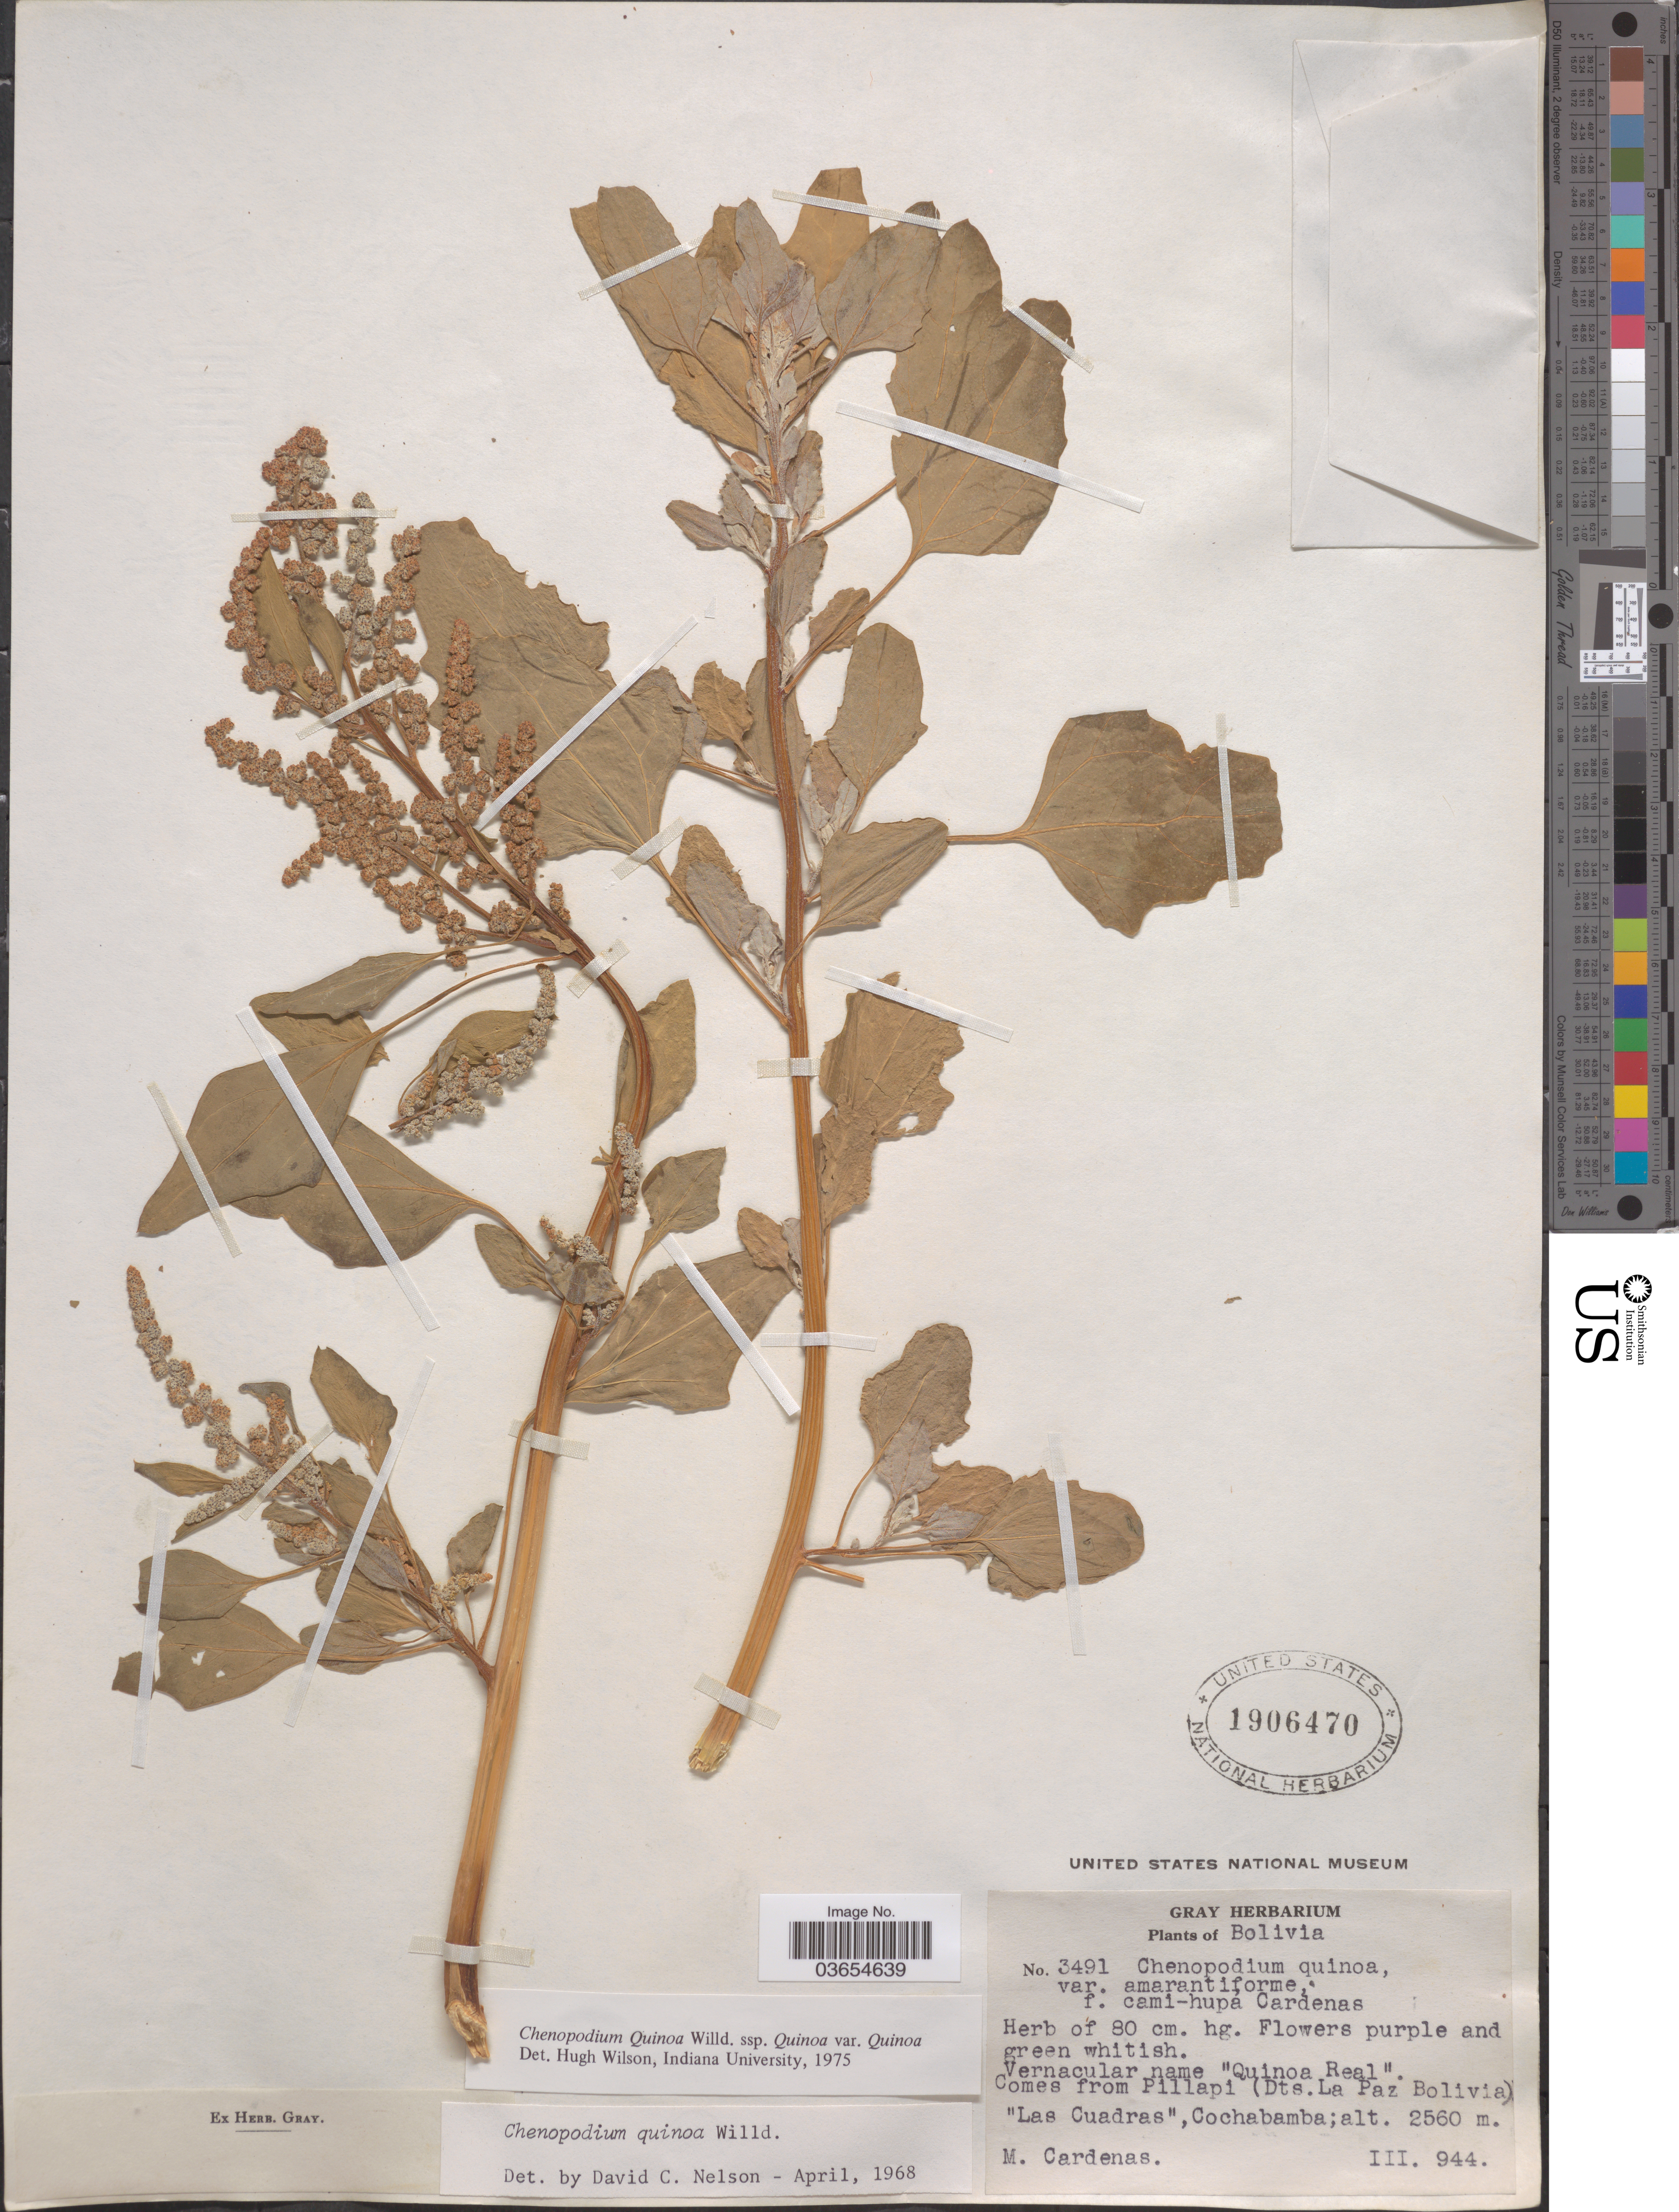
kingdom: Plantae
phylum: Tracheophyta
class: Magnoliopsida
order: Caryophyllales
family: Amaranthaceae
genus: Chenopodium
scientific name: Chenopodium quinoa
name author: Willd.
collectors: M. Cárdenas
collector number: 3491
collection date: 1944-03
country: Bolivia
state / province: Cochabamba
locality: Comes from Pillapi (Dts. La Paz) [unsure placement]. "Las Cuadras".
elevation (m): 2560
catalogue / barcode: US 1906470